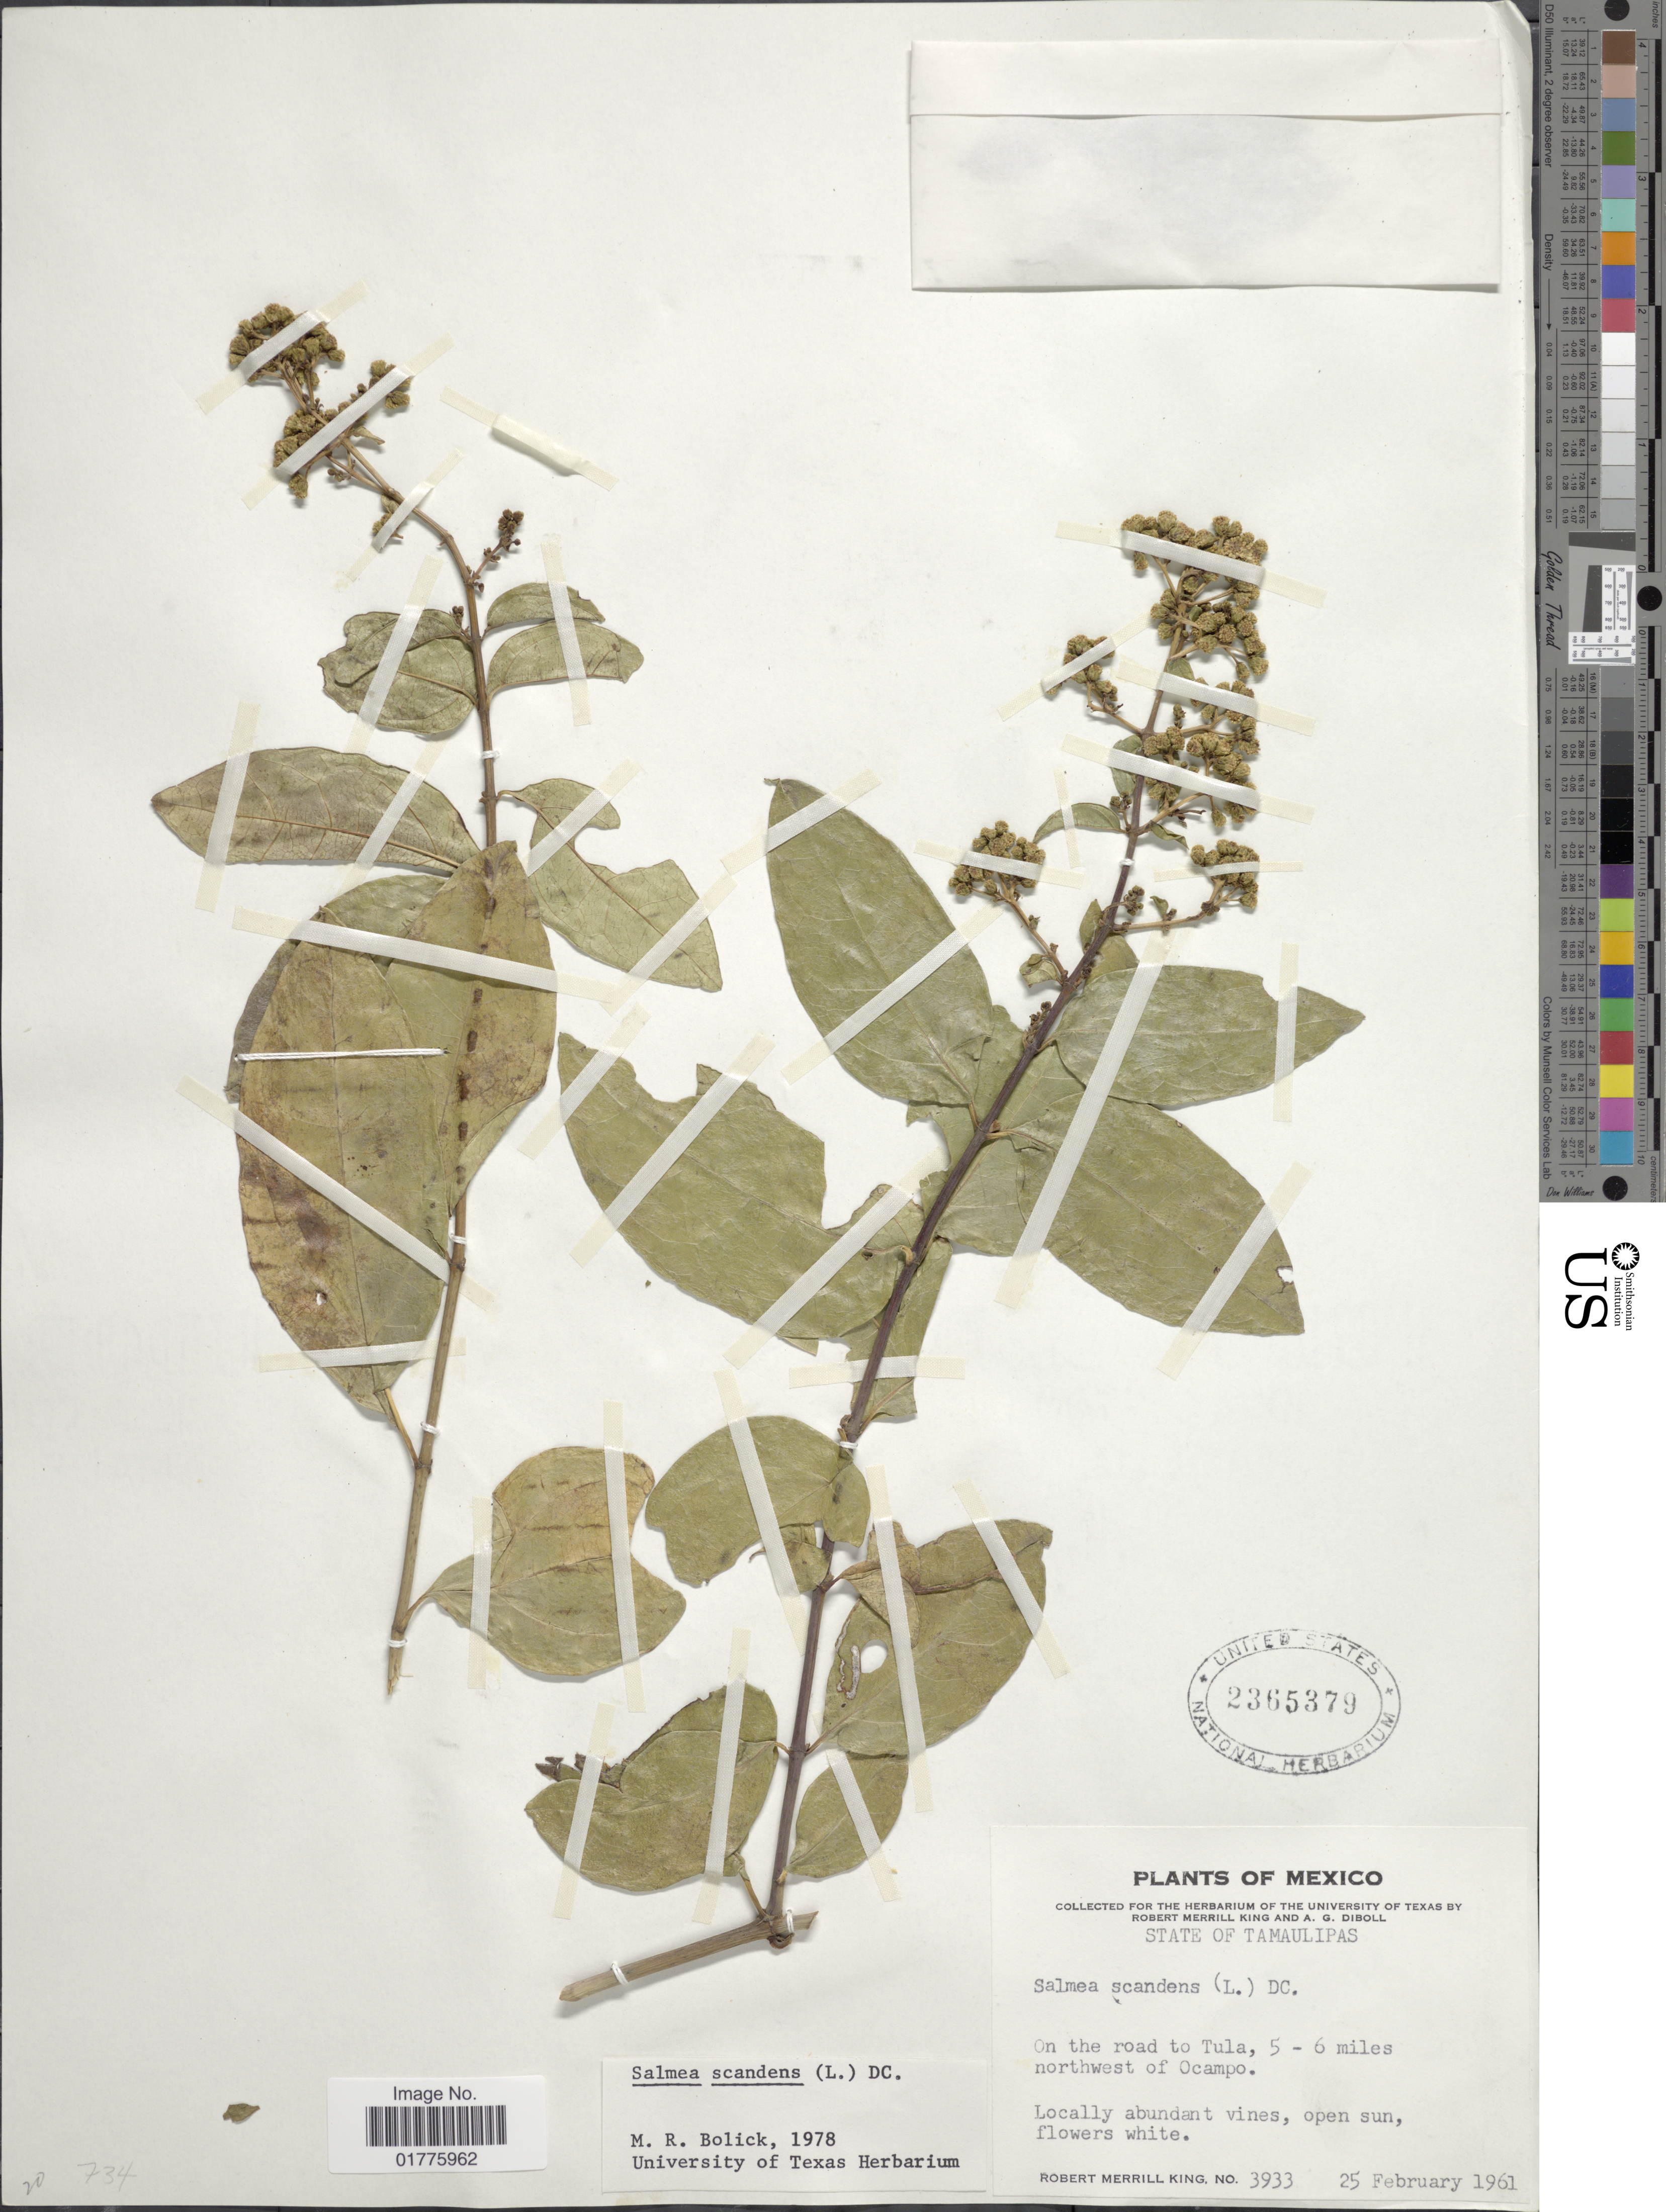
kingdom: Plantae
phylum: Tracheophyta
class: Magnoliopsida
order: Asterales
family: Asteraceae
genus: Salmea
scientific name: Salmea scandens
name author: (L.) DC.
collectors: R. M. King & A. Diboll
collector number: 3933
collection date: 1961-02-25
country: Mexico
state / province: Tamaulipas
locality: On the road to Tula, 5-6 miles northwest of Ocampo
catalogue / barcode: US 2365379